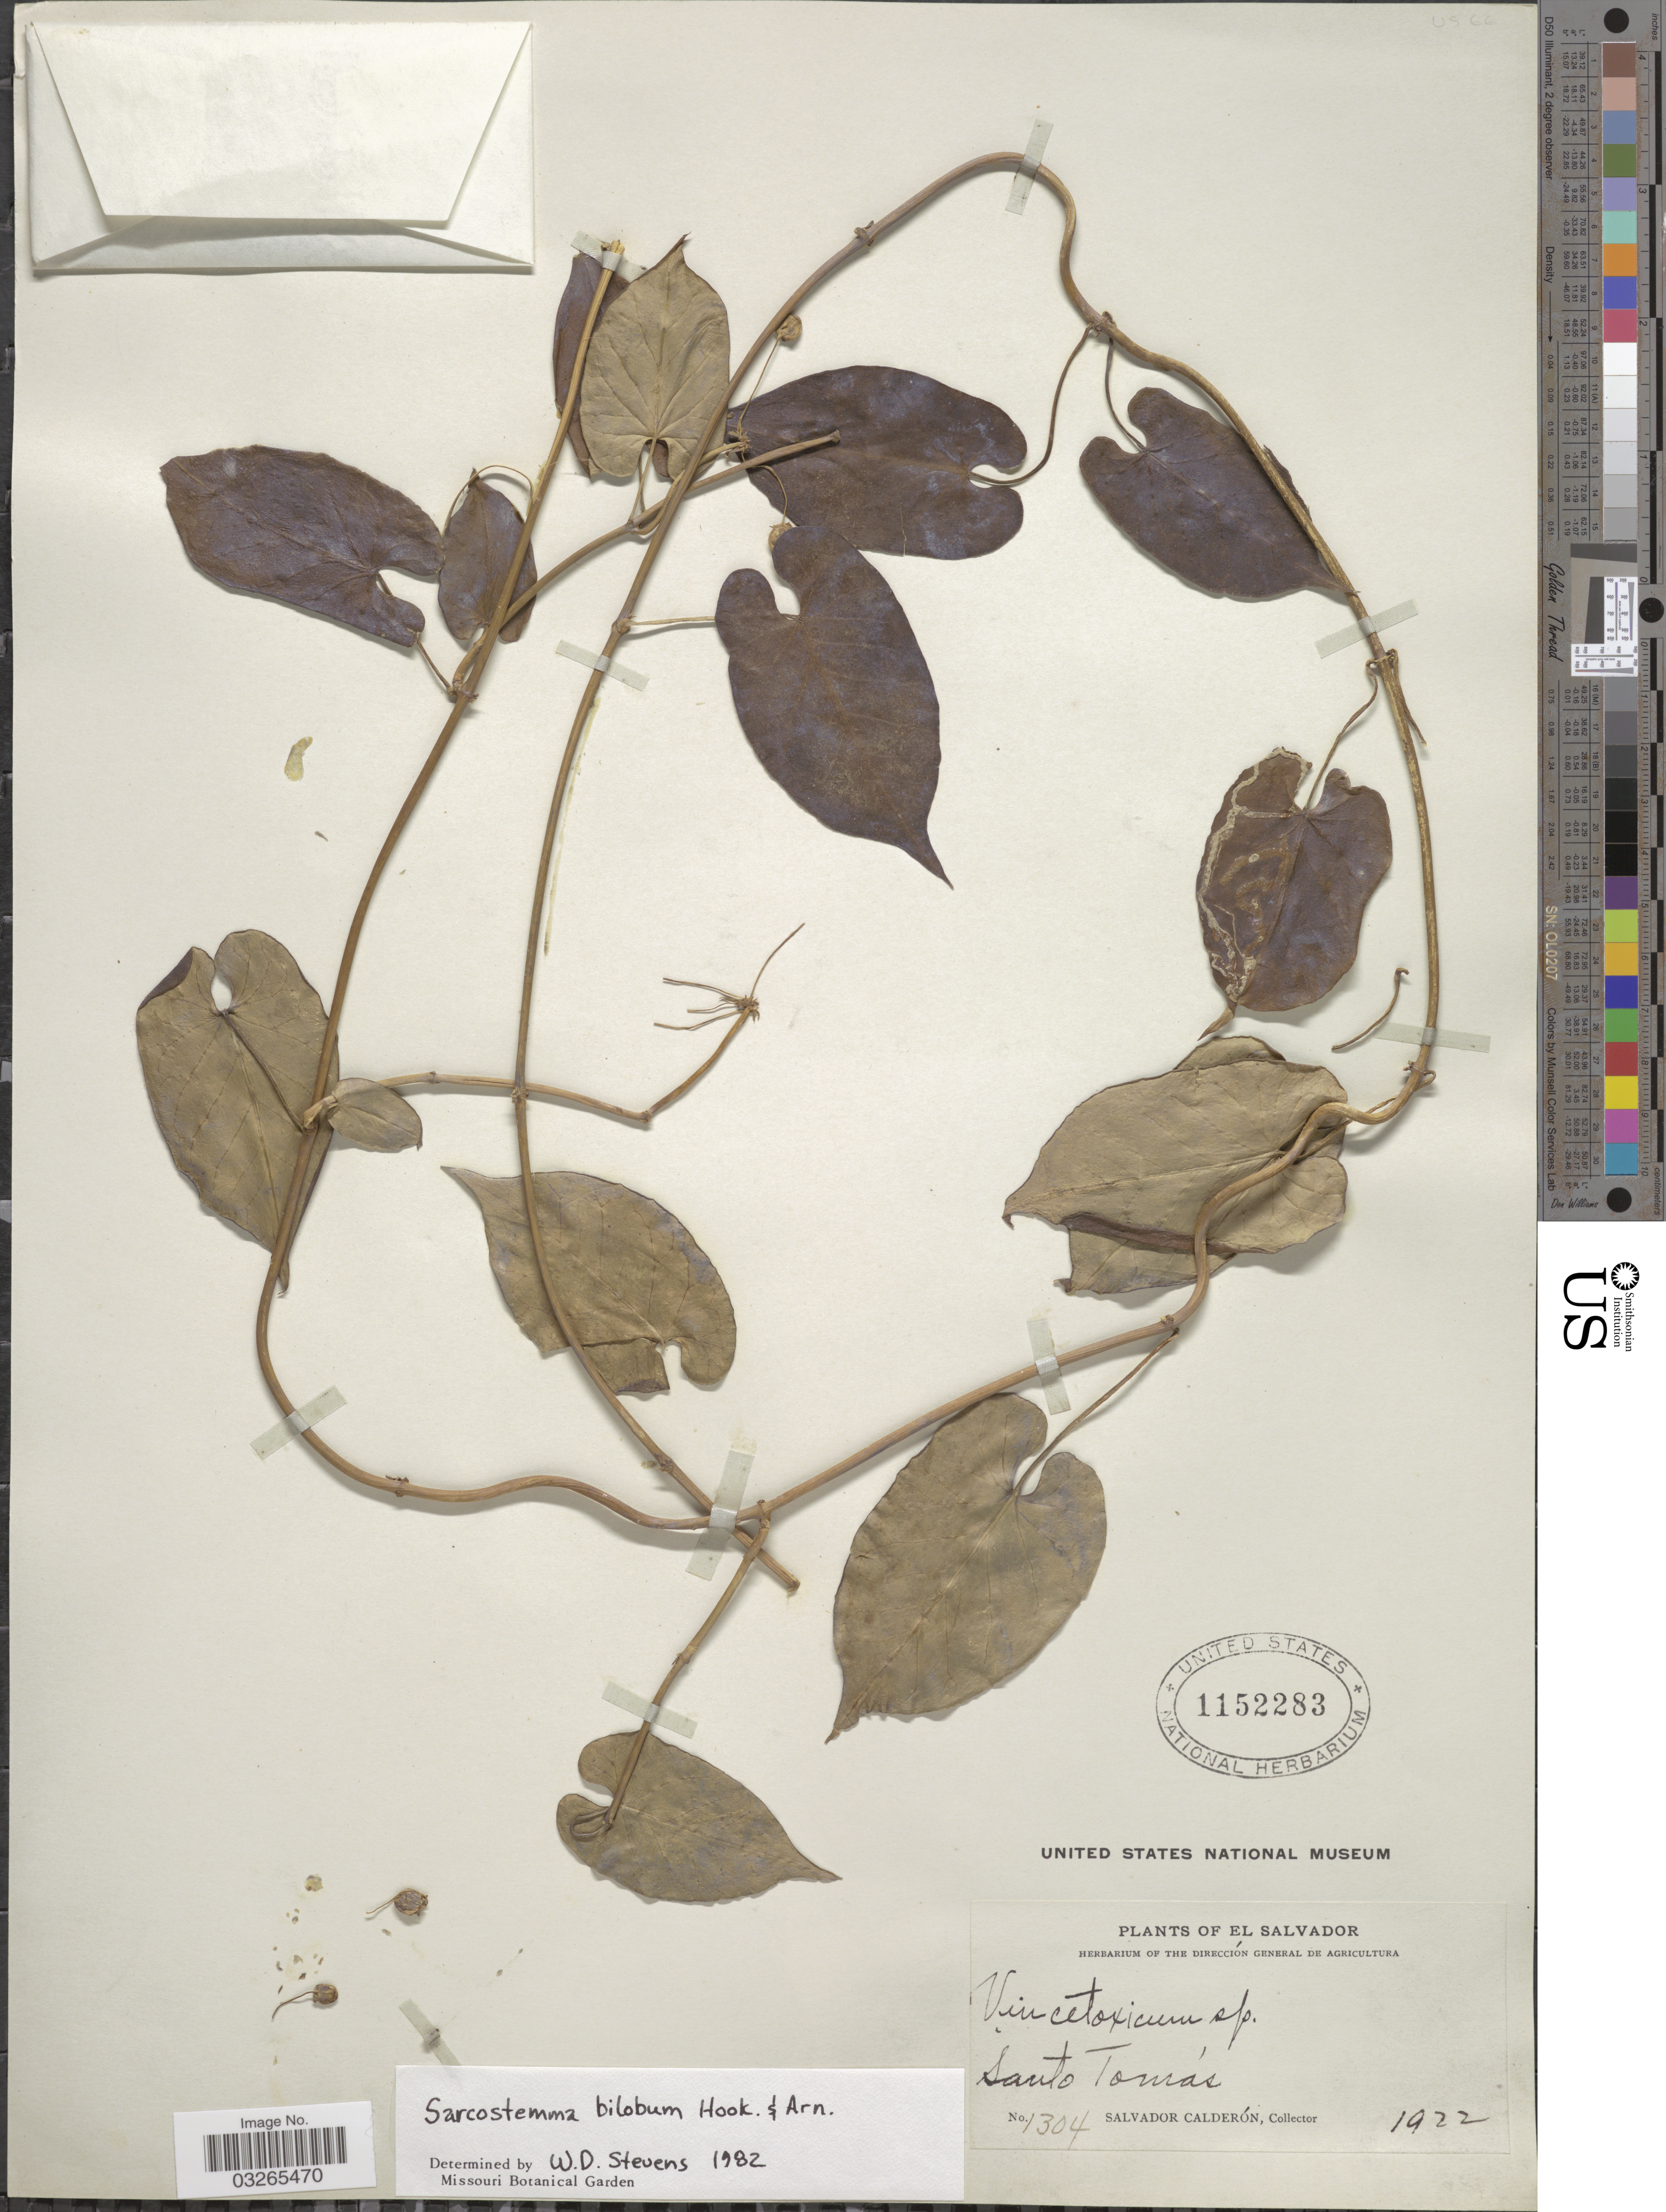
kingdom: Plantae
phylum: Tracheophyta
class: Magnoliopsida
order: Gentianales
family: Apocynaceae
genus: Sarcostemma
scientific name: Sarcostemma bilobum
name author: Hook. & Arn.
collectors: S. Calderón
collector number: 1304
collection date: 1922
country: El Salvador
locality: Santo Tomás.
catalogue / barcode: US 1152283